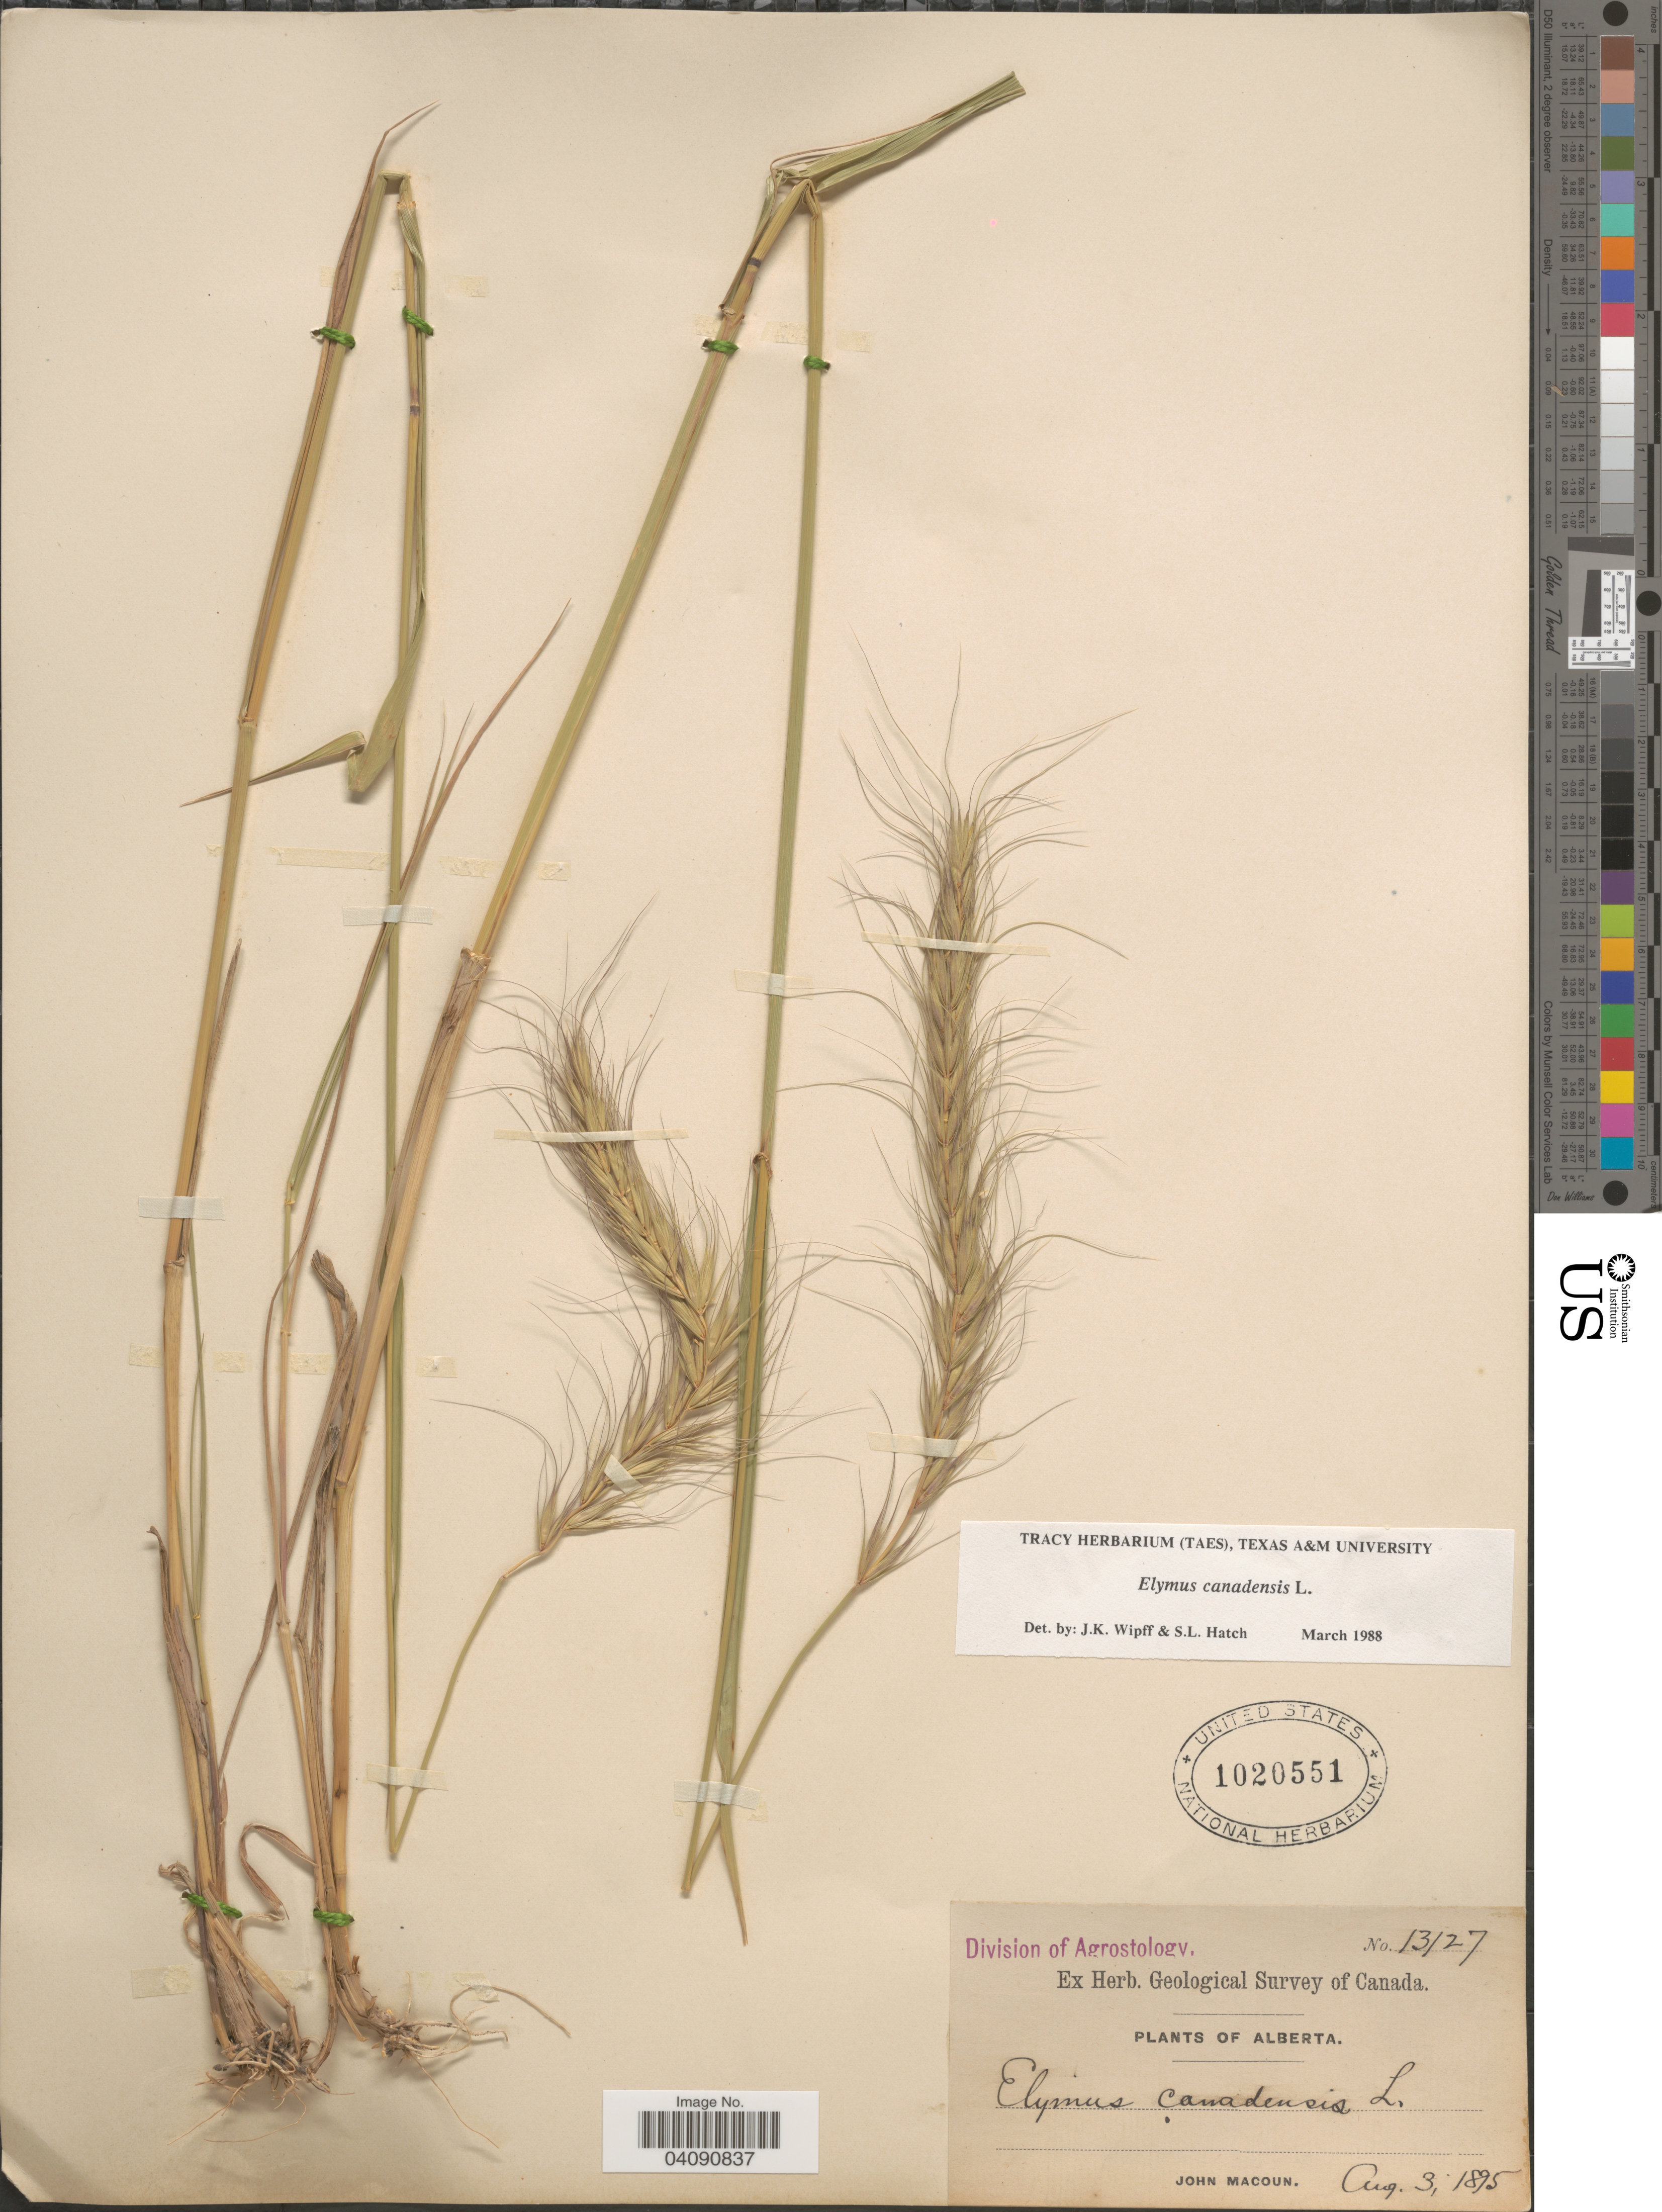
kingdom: Plantae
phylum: Tracheophyta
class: Liliopsida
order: Poales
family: Poaceae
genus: Elymus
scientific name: Elymus canadensis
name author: L.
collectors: J. Macoun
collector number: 13127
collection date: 1895-08-03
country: Canada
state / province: Alberta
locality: Herb. Geological Survey of Canada.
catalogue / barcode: US 1020551